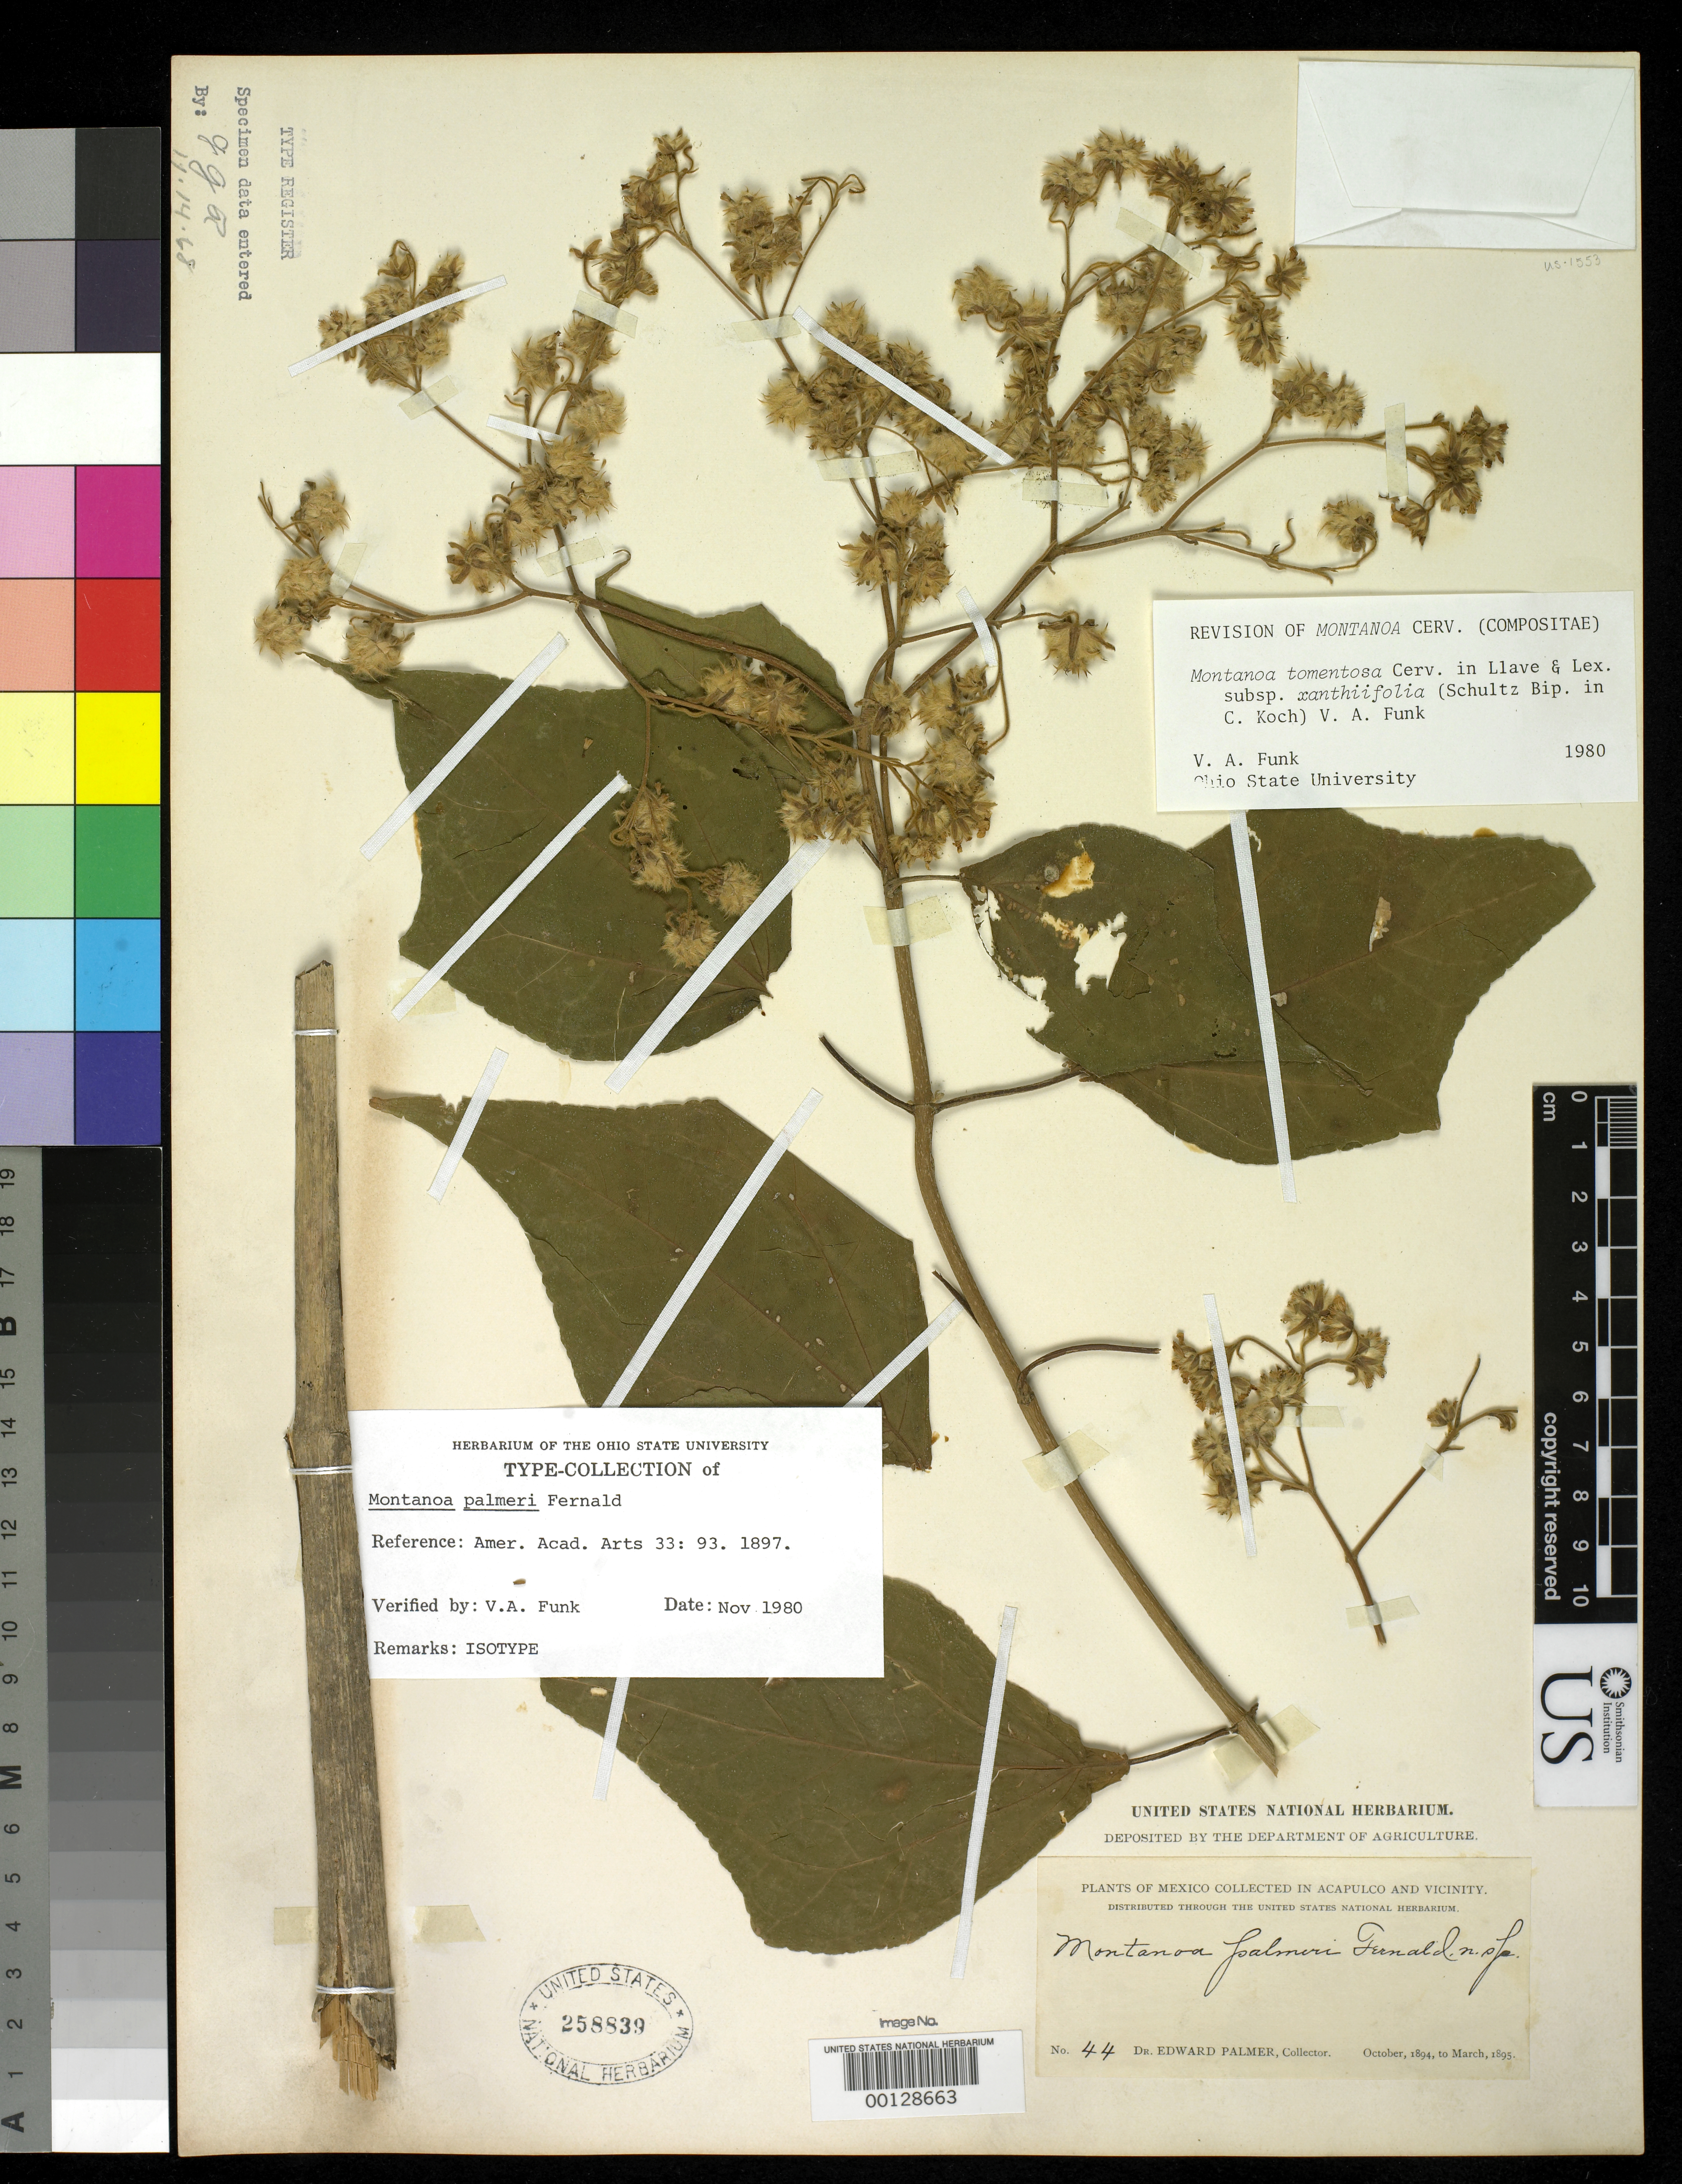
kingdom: Plantae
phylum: Tracheophyta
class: Magnoliopsida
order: Asterales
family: Asteraceae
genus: Montanoa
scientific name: Montanoa palmeri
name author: Fernald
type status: Isotype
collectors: E. Palmer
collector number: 44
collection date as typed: Nov 1894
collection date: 1894-11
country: Mexico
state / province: Guerrero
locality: Acapulco.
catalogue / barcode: US 258839